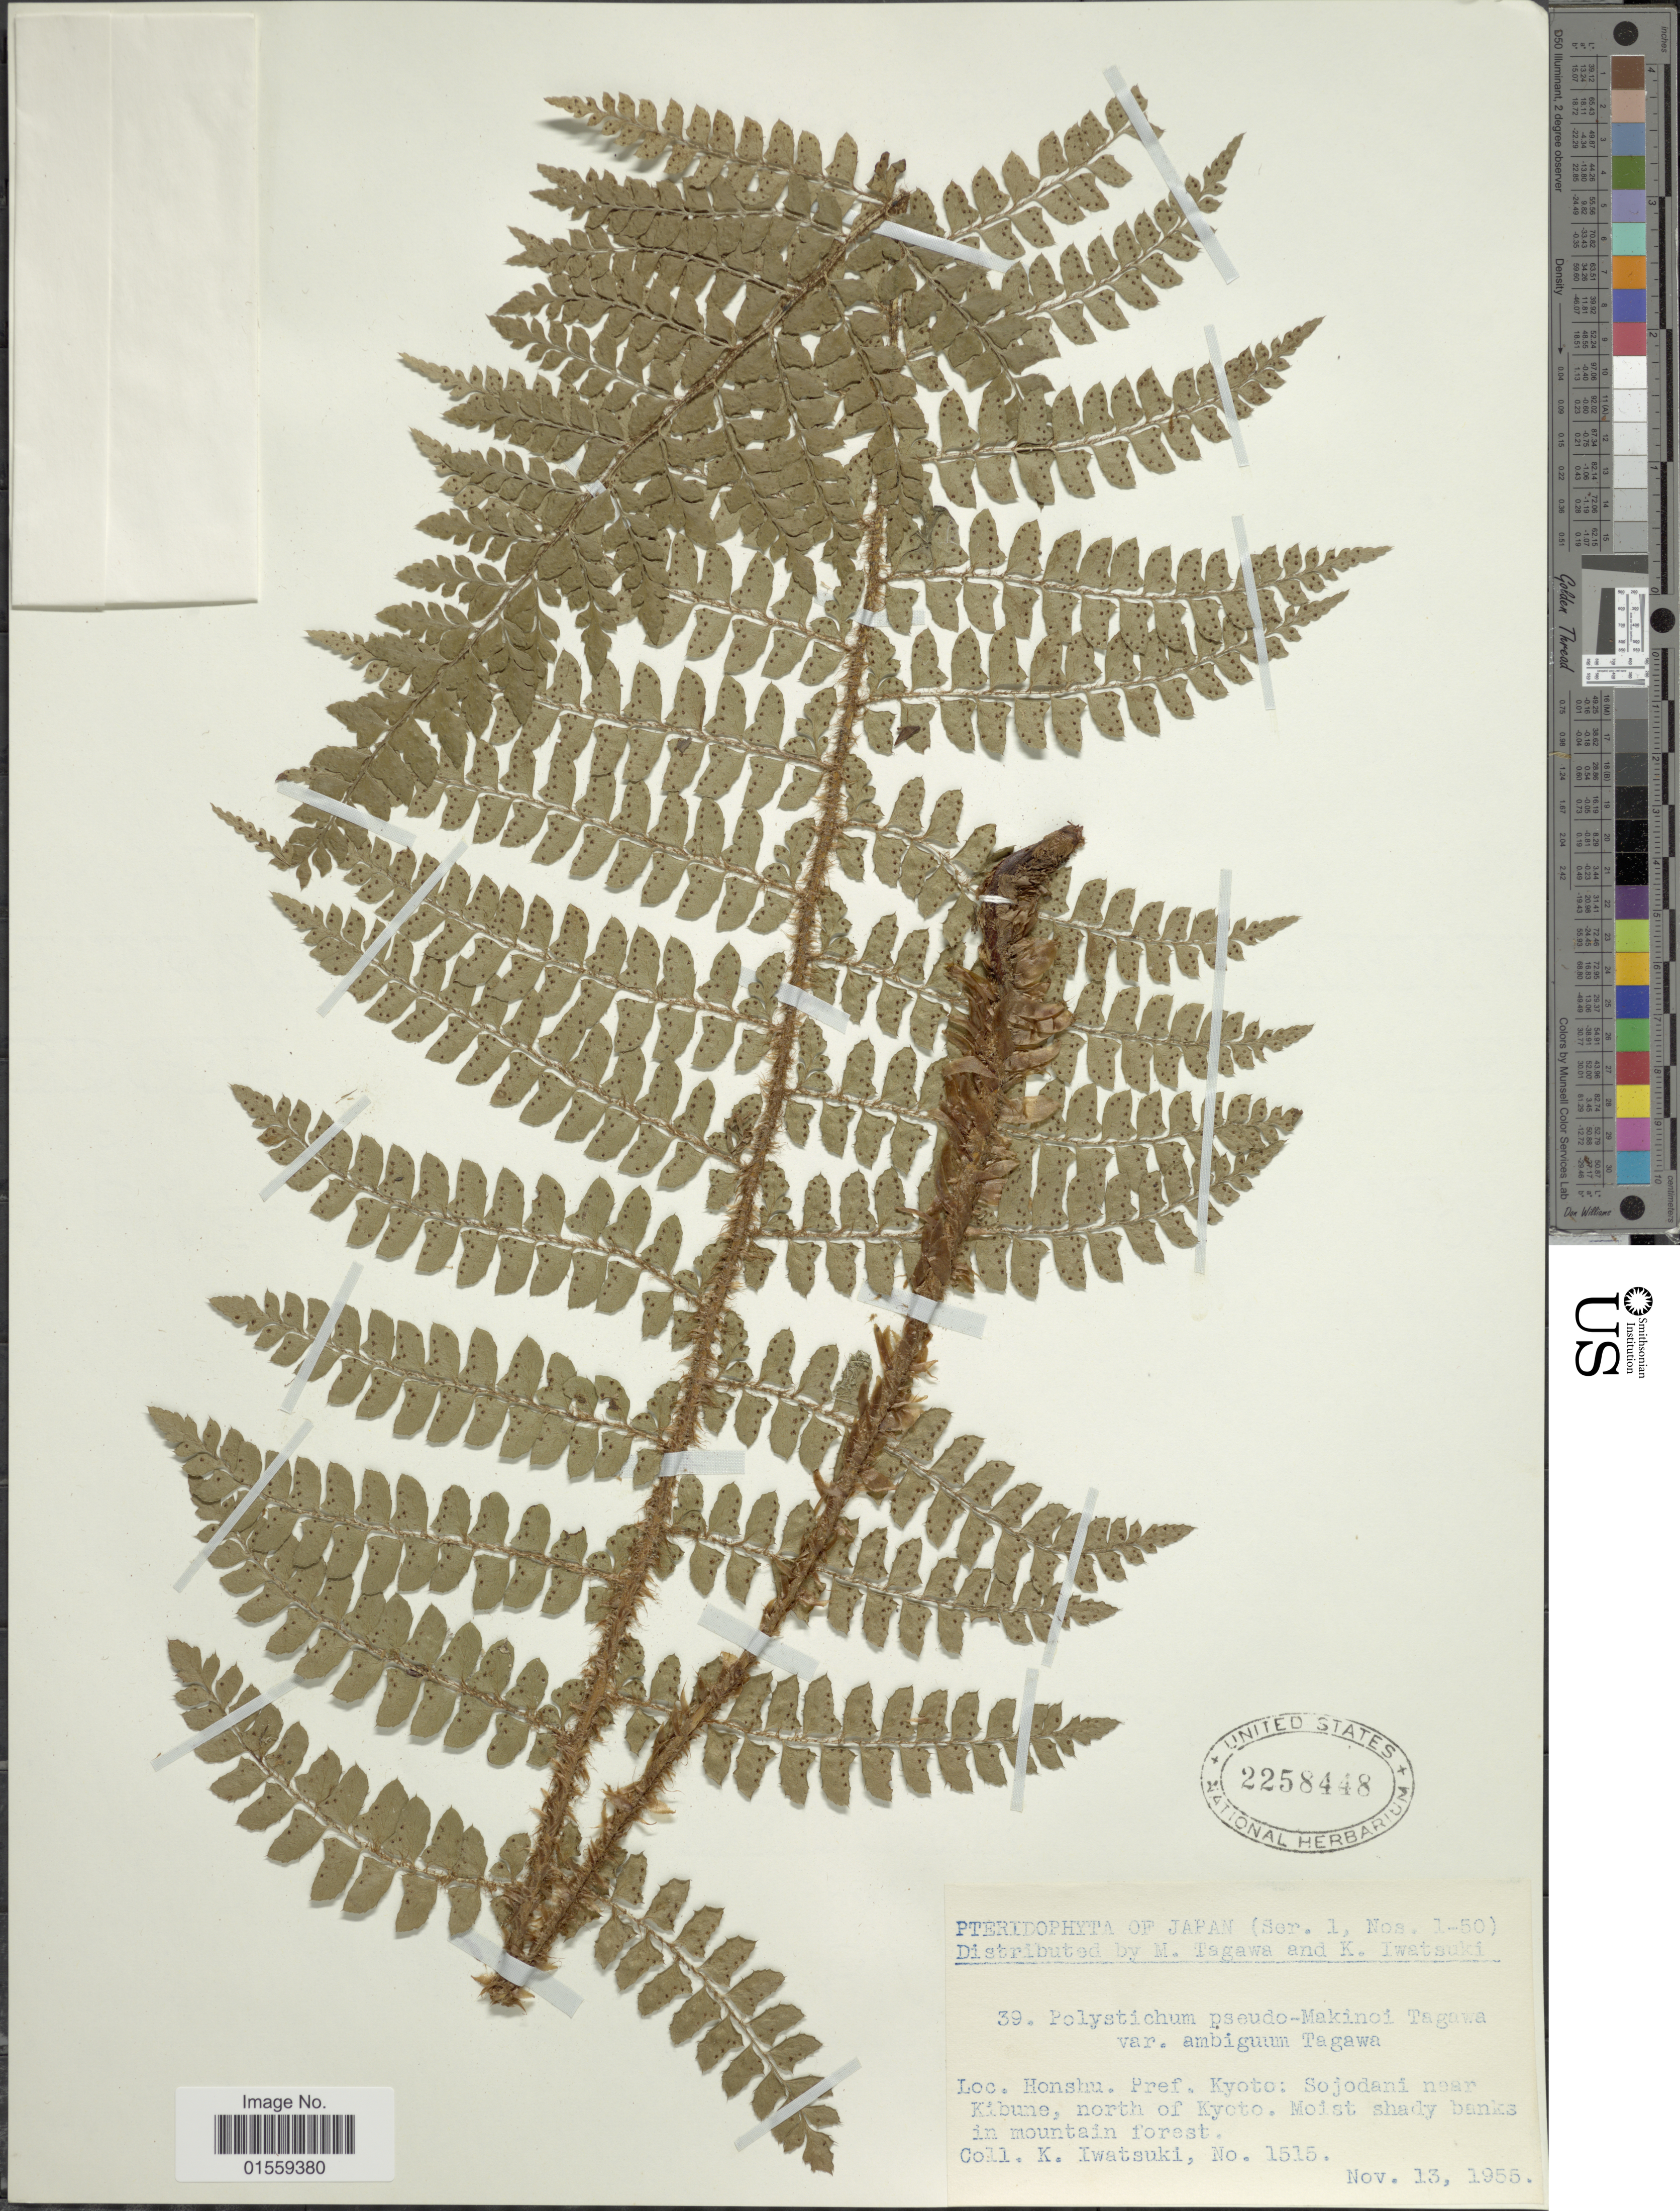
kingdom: Plantae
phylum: Tracheophyta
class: Polypodiopsida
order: Polypodiales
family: Dryopteridaceae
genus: Polystichum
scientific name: Polystichum pseudomakinoi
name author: Tagawa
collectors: K. Iwatsuki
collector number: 1515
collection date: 1955-11-13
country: Japan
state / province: Kyoto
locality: Honshu, Pref. Kyoto: Sojodani near Kibune, north of Kyoto, moist shady banks in mountain forest.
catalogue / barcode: US 2258448